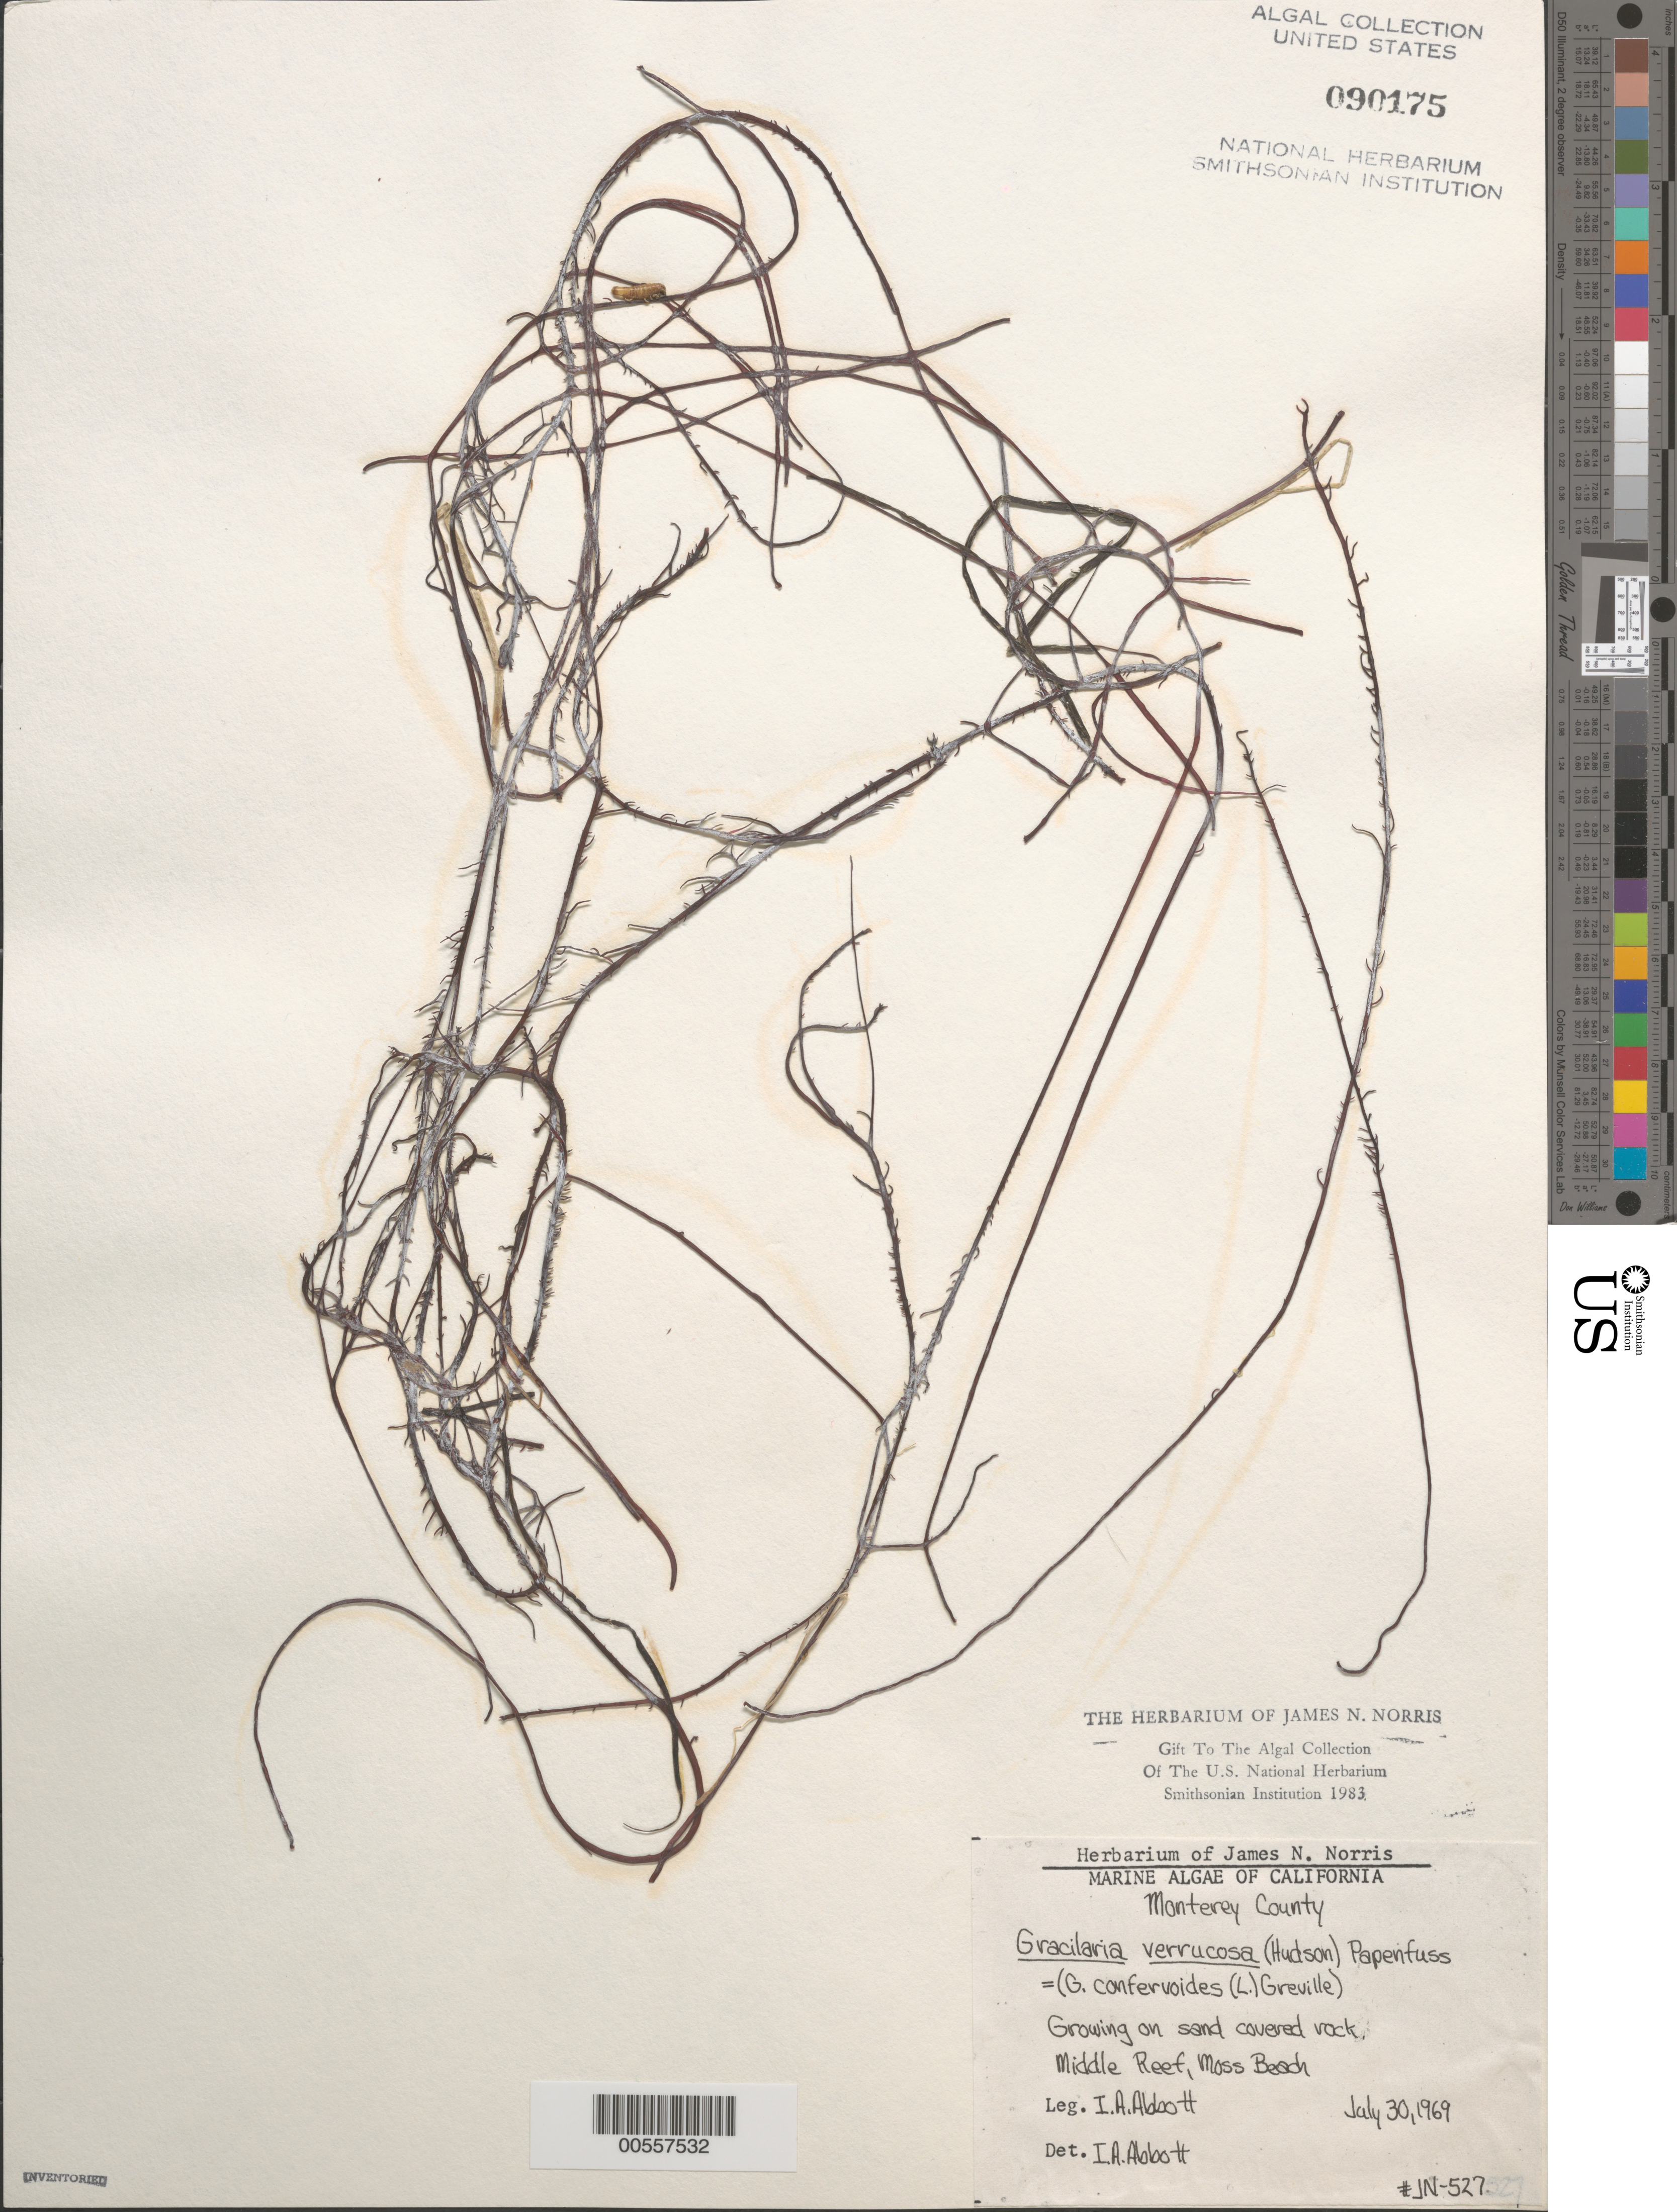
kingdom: Plantae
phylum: Rhodophyta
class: Florideophyceae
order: Gracilariales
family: Gracilariaceae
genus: Gracilariopsis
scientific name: Gracilariopsis longissima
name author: (S.G. Gmel.) Steentoft et al.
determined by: Algae name updating Project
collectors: I. A. Abbott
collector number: JN-527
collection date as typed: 30 Jul 1969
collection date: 1969-07-30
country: United States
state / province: California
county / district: Monterey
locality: Middle Reef of Moss Beach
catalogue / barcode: US 90175